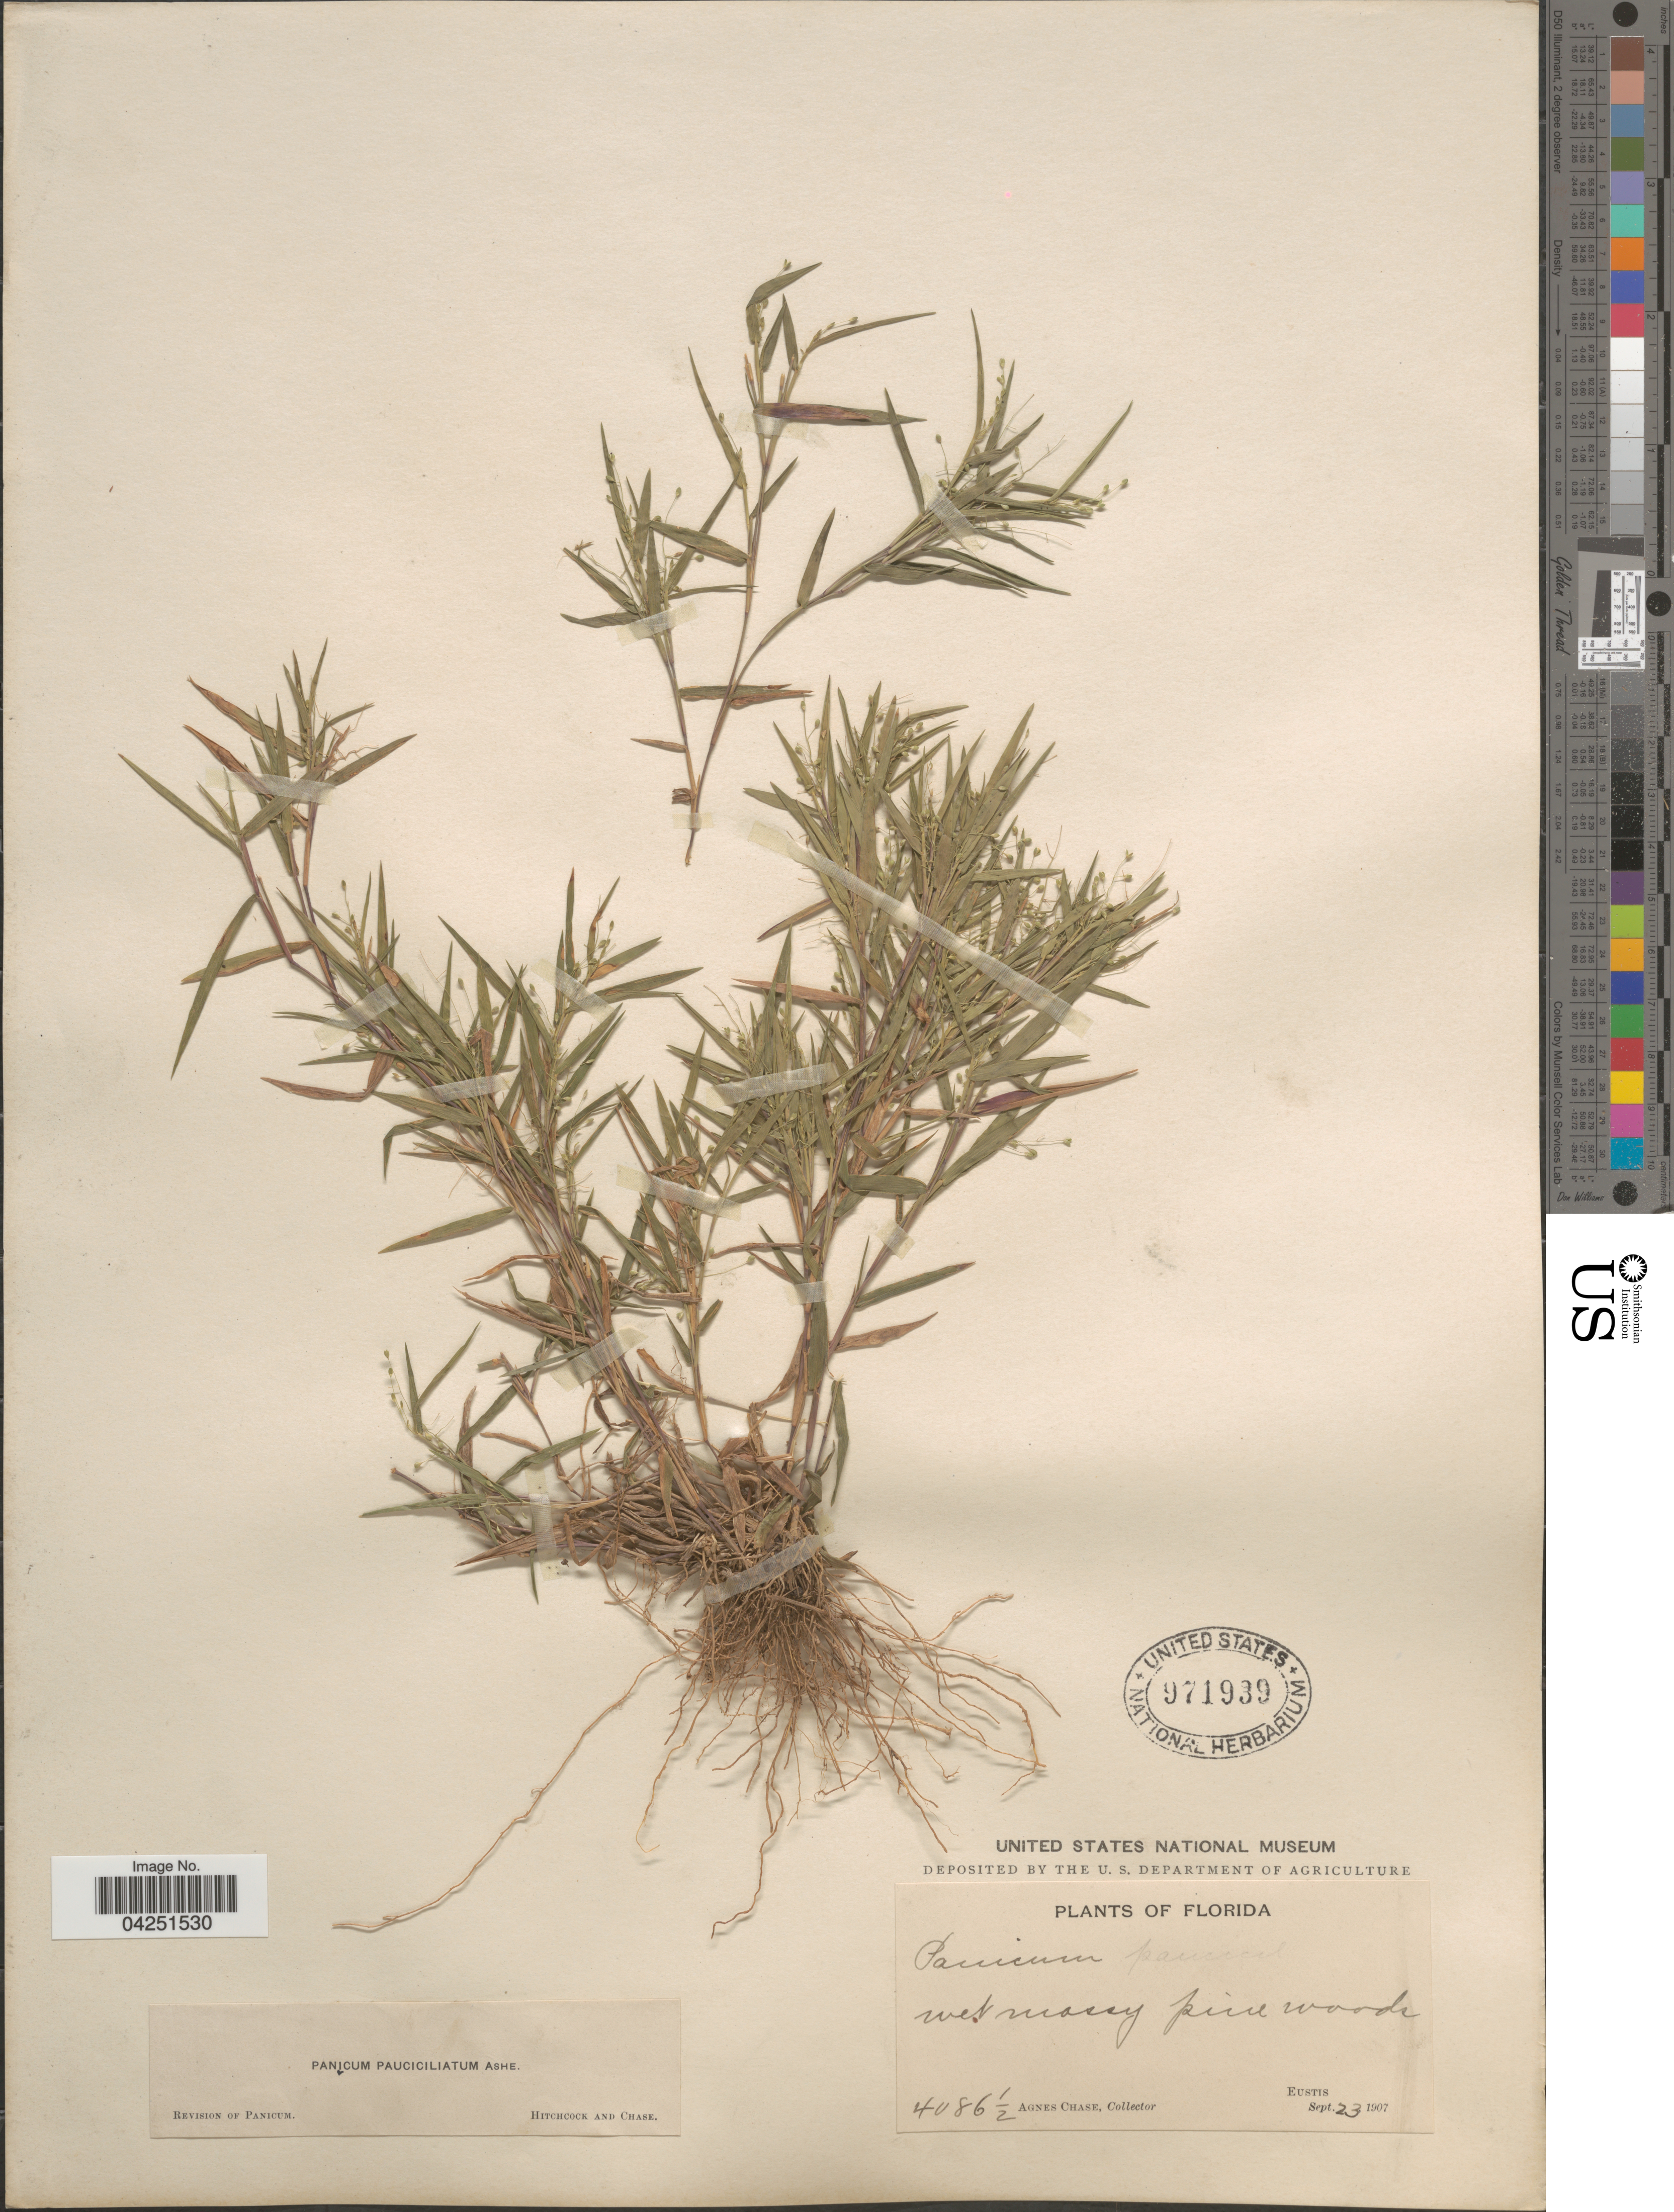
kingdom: Plantae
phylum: Tracheophyta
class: Liliopsida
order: Poales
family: Poaceae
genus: Dichanthelium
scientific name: Dichanthelium acuminatum var. acuminatum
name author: (Sw.) Gould & C.A. Clark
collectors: A. Chase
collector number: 4086½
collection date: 1907-09-23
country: United States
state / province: Florida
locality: Wet mossy pine woods. Eustis.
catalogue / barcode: US 971939